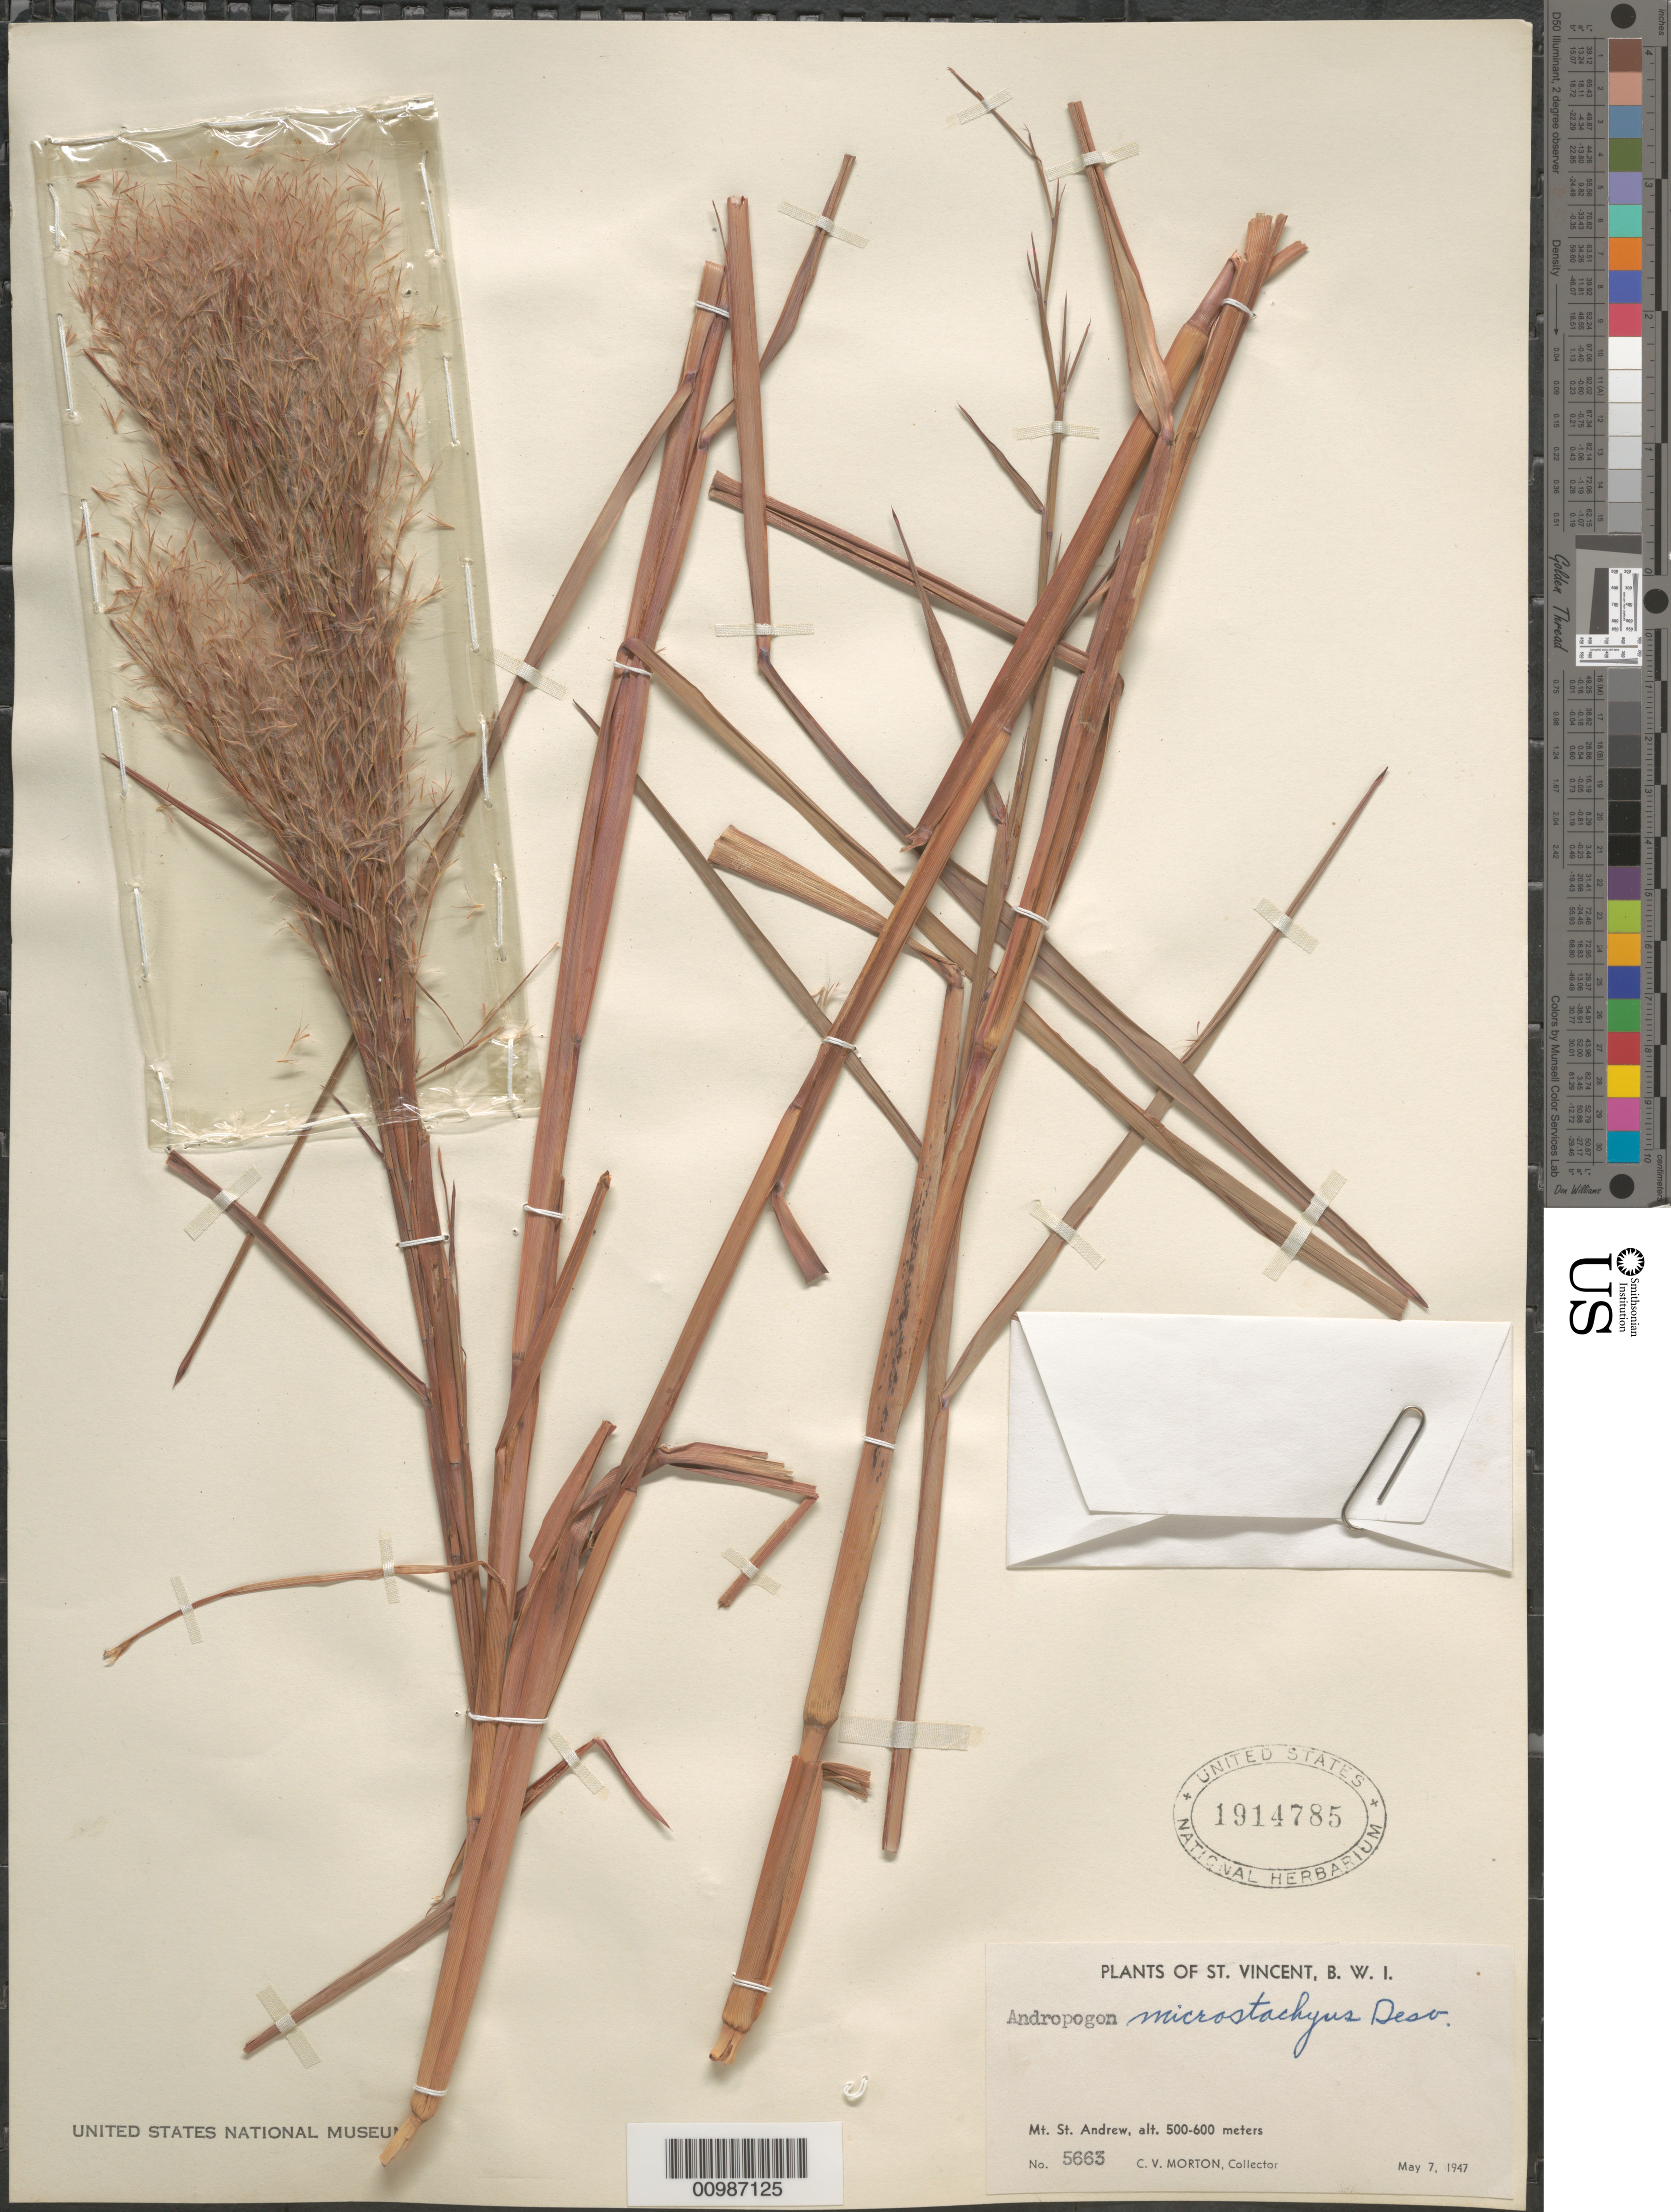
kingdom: Plantae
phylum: Tracheophyta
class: Liliopsida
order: Poales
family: Poaceae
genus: Andropogon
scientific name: Andropogon microstachyus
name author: Desv. ex Ham.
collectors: C. V. Morton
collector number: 5663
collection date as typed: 07 May 1947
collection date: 1947-05-07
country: St. Vincent - Grenadines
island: St. Vincent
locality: Mount St. Andrew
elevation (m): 500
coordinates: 0 N, 0 E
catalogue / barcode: US 1914785